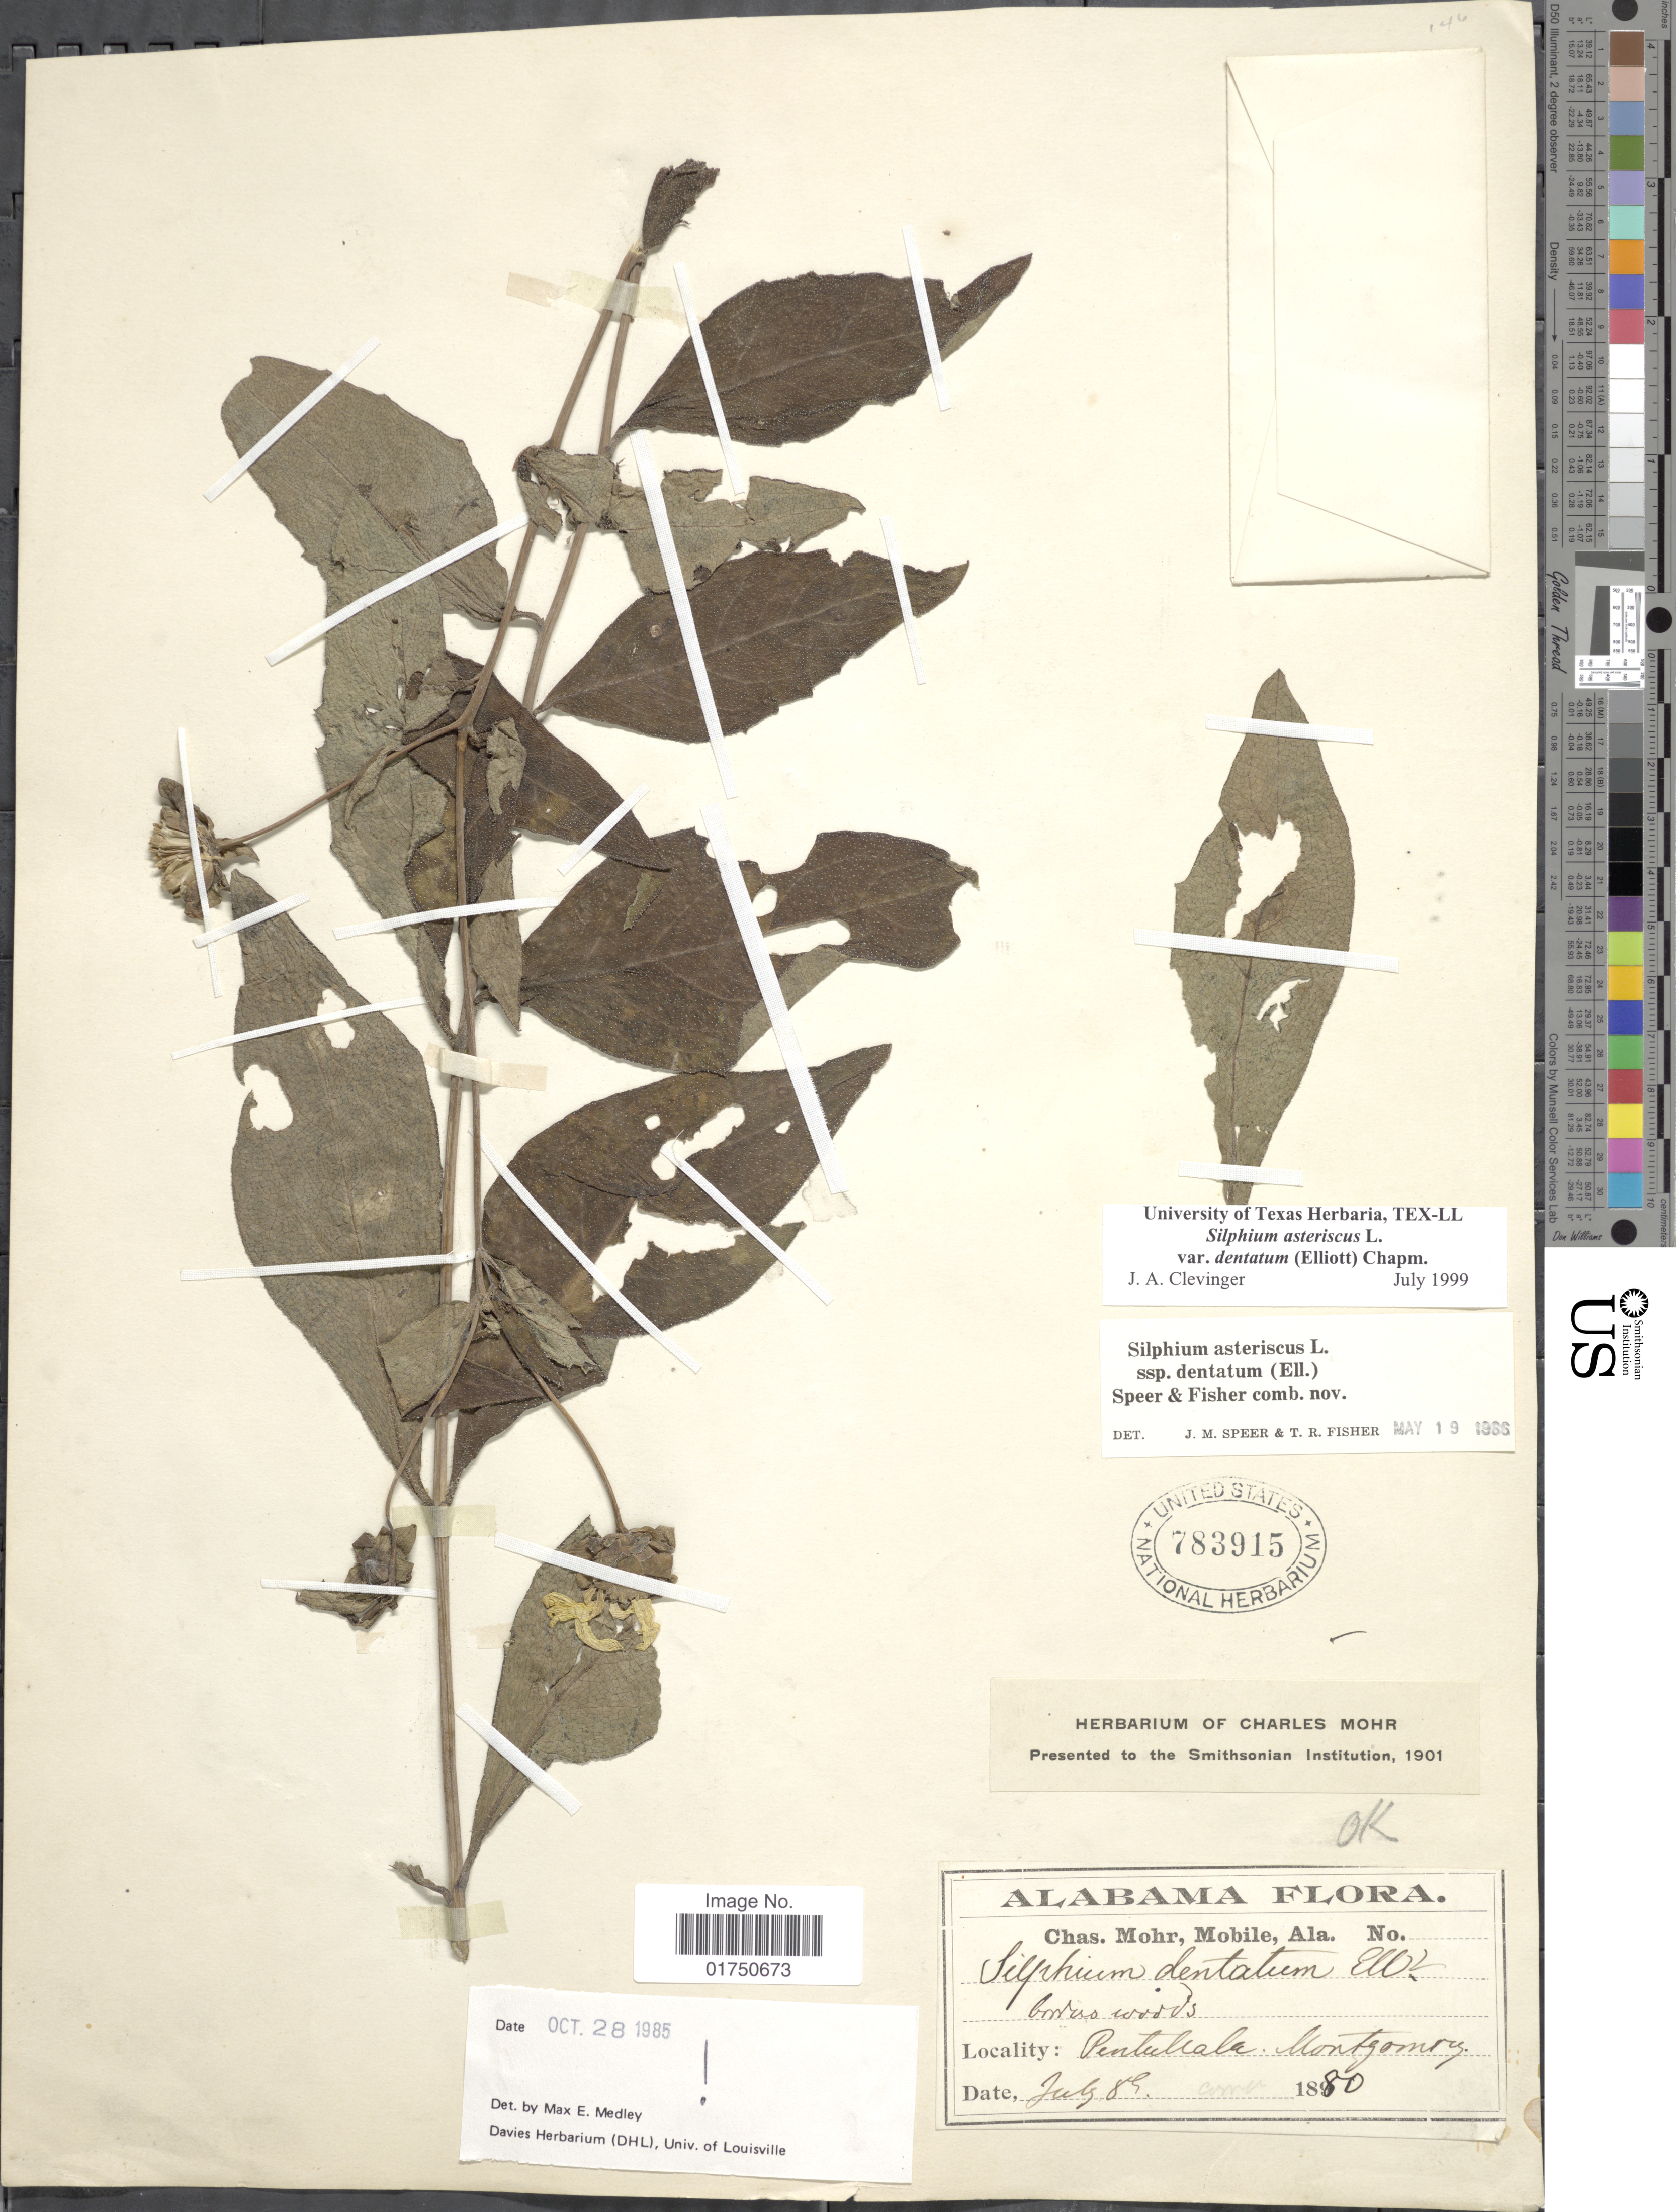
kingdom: Plantae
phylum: Tracheophyta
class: Magnoliopsida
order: Asterales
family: Asteraceae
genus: Silphium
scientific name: Silphium asteriscus var. dentatum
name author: (Elliott) Chapm.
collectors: Mohr, C. T. (herbarium)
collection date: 1880-07-08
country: United States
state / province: Alabama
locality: Pentullala, Montgomery.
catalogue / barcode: US 783915